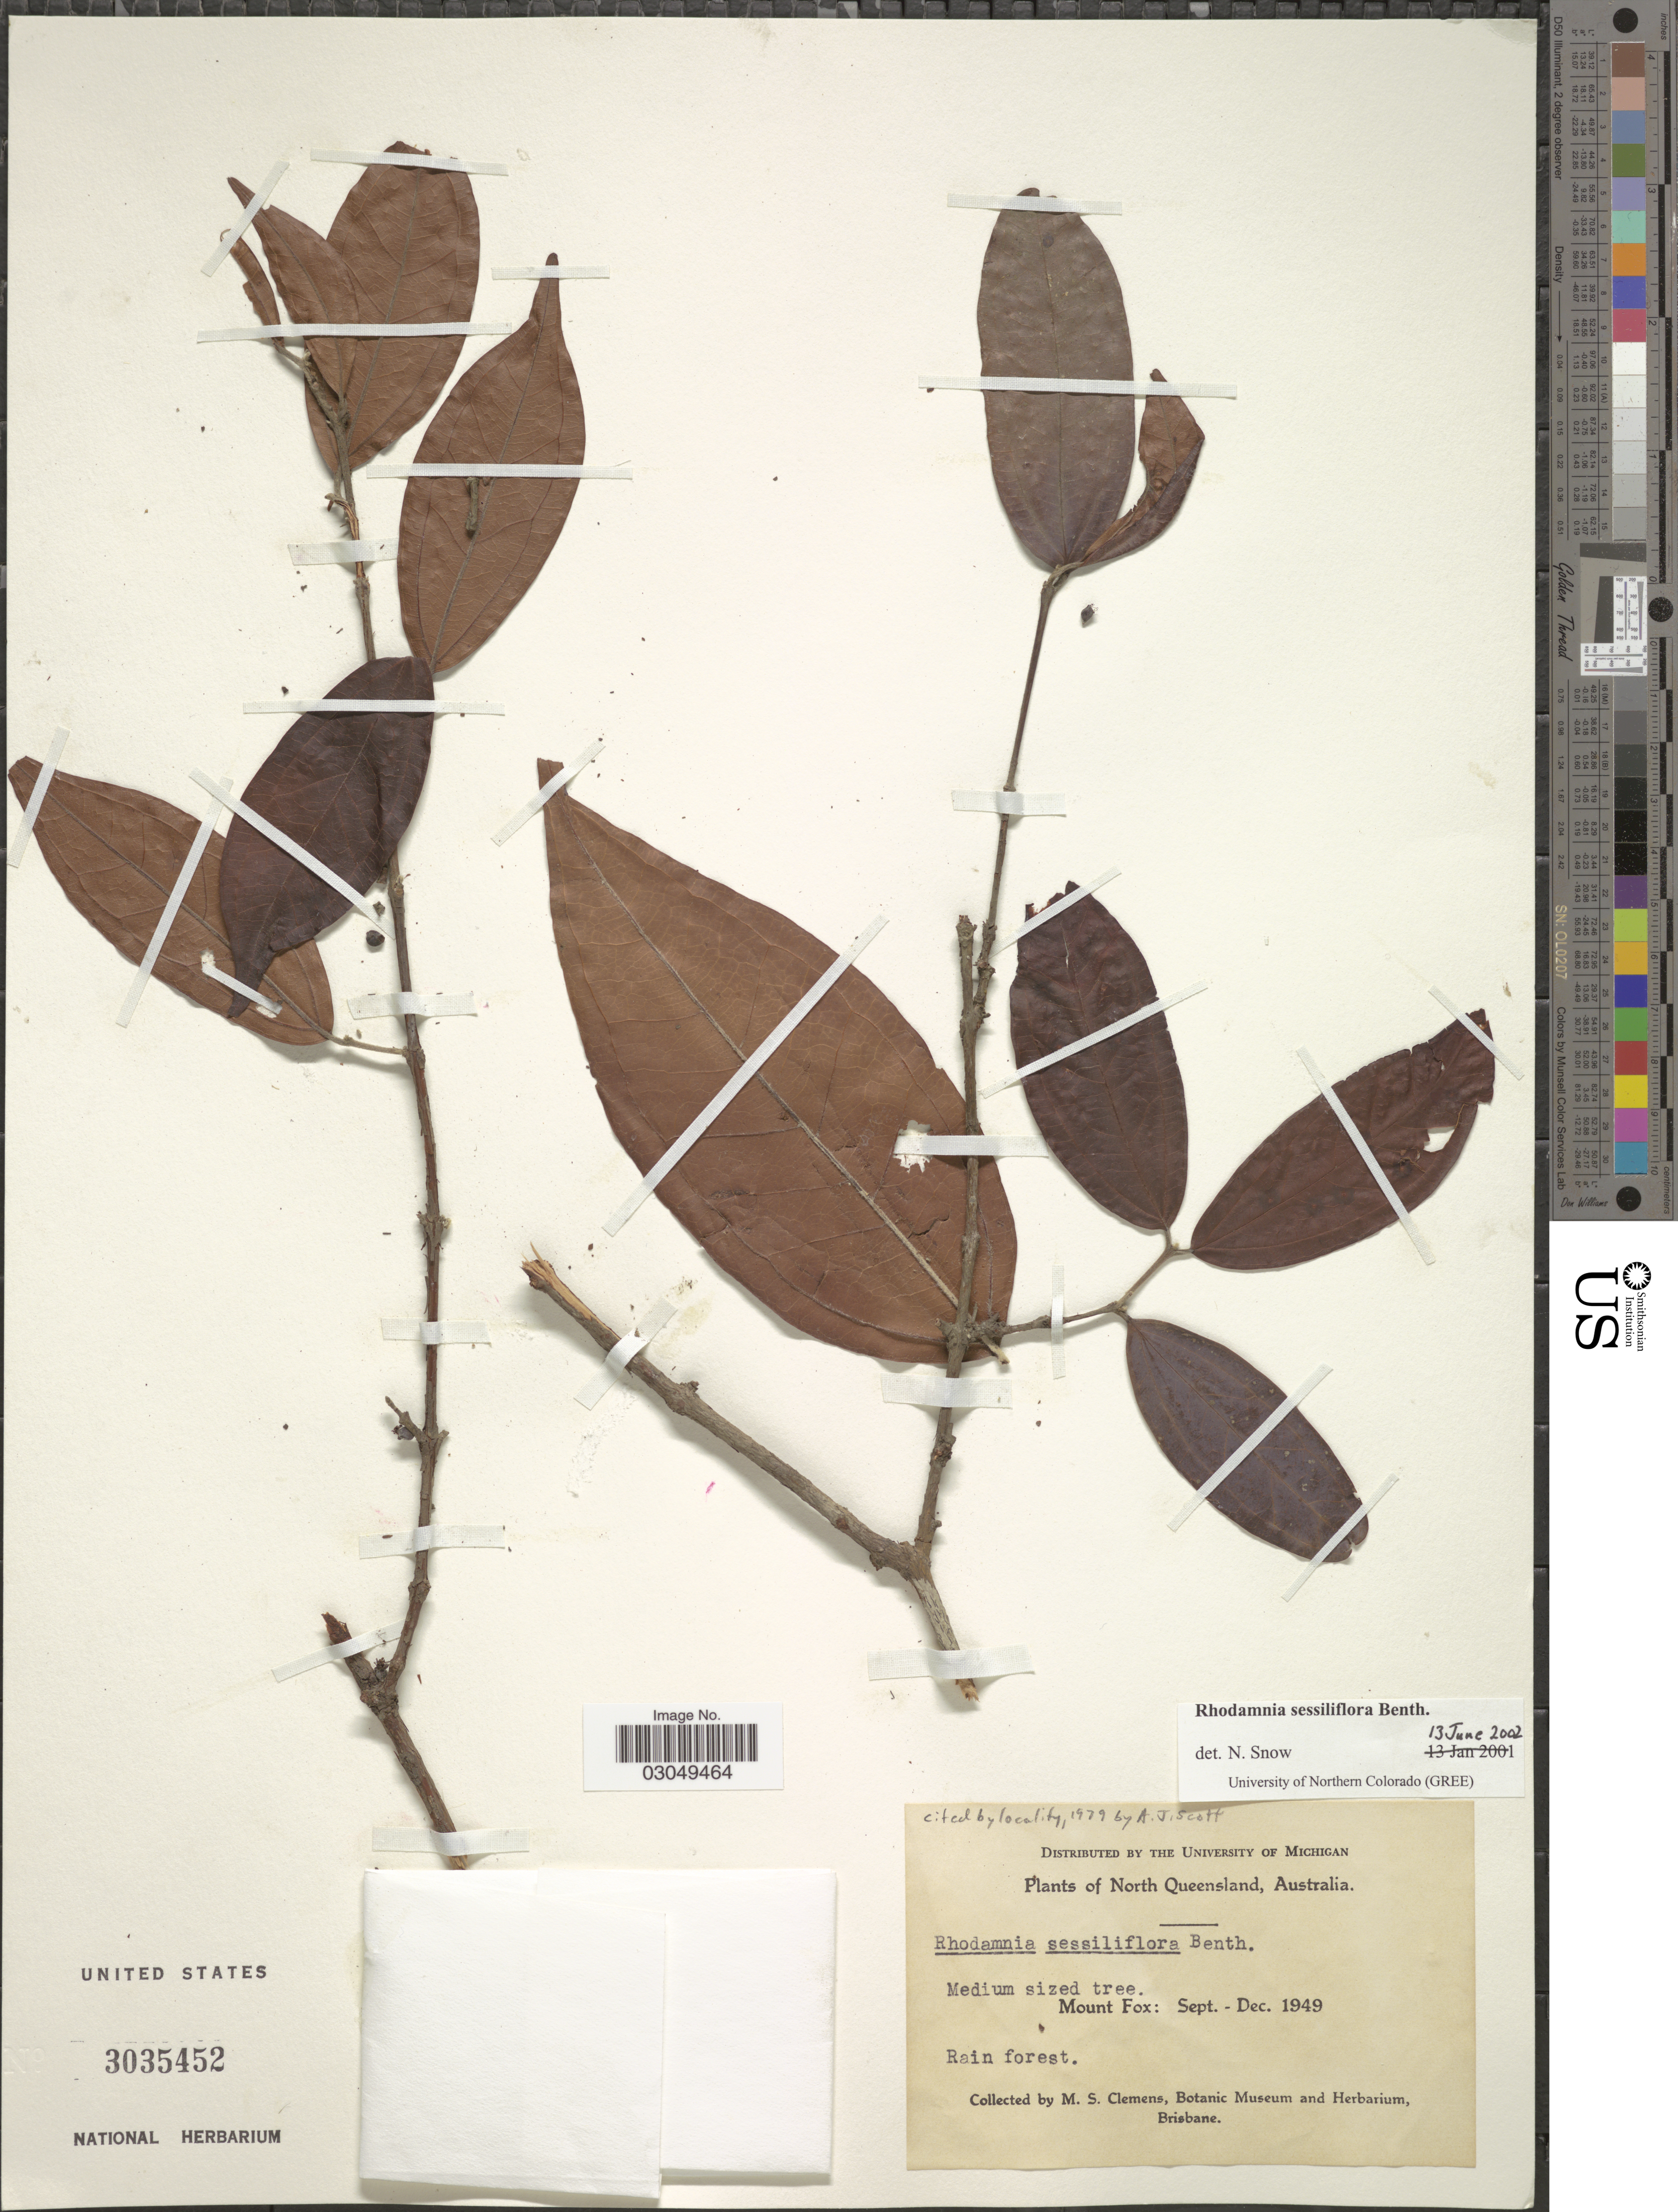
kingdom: Plantae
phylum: Tracheophyta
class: Magnoliopsida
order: Myrtales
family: Myrtaceae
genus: Rhodamnia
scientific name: Rhodamnia sessiliflora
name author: Benth.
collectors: M. S. Clemens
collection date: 1949-09/1949-12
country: Australia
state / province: Queensland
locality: North Queensland, Mount Fox.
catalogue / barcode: US 3035452